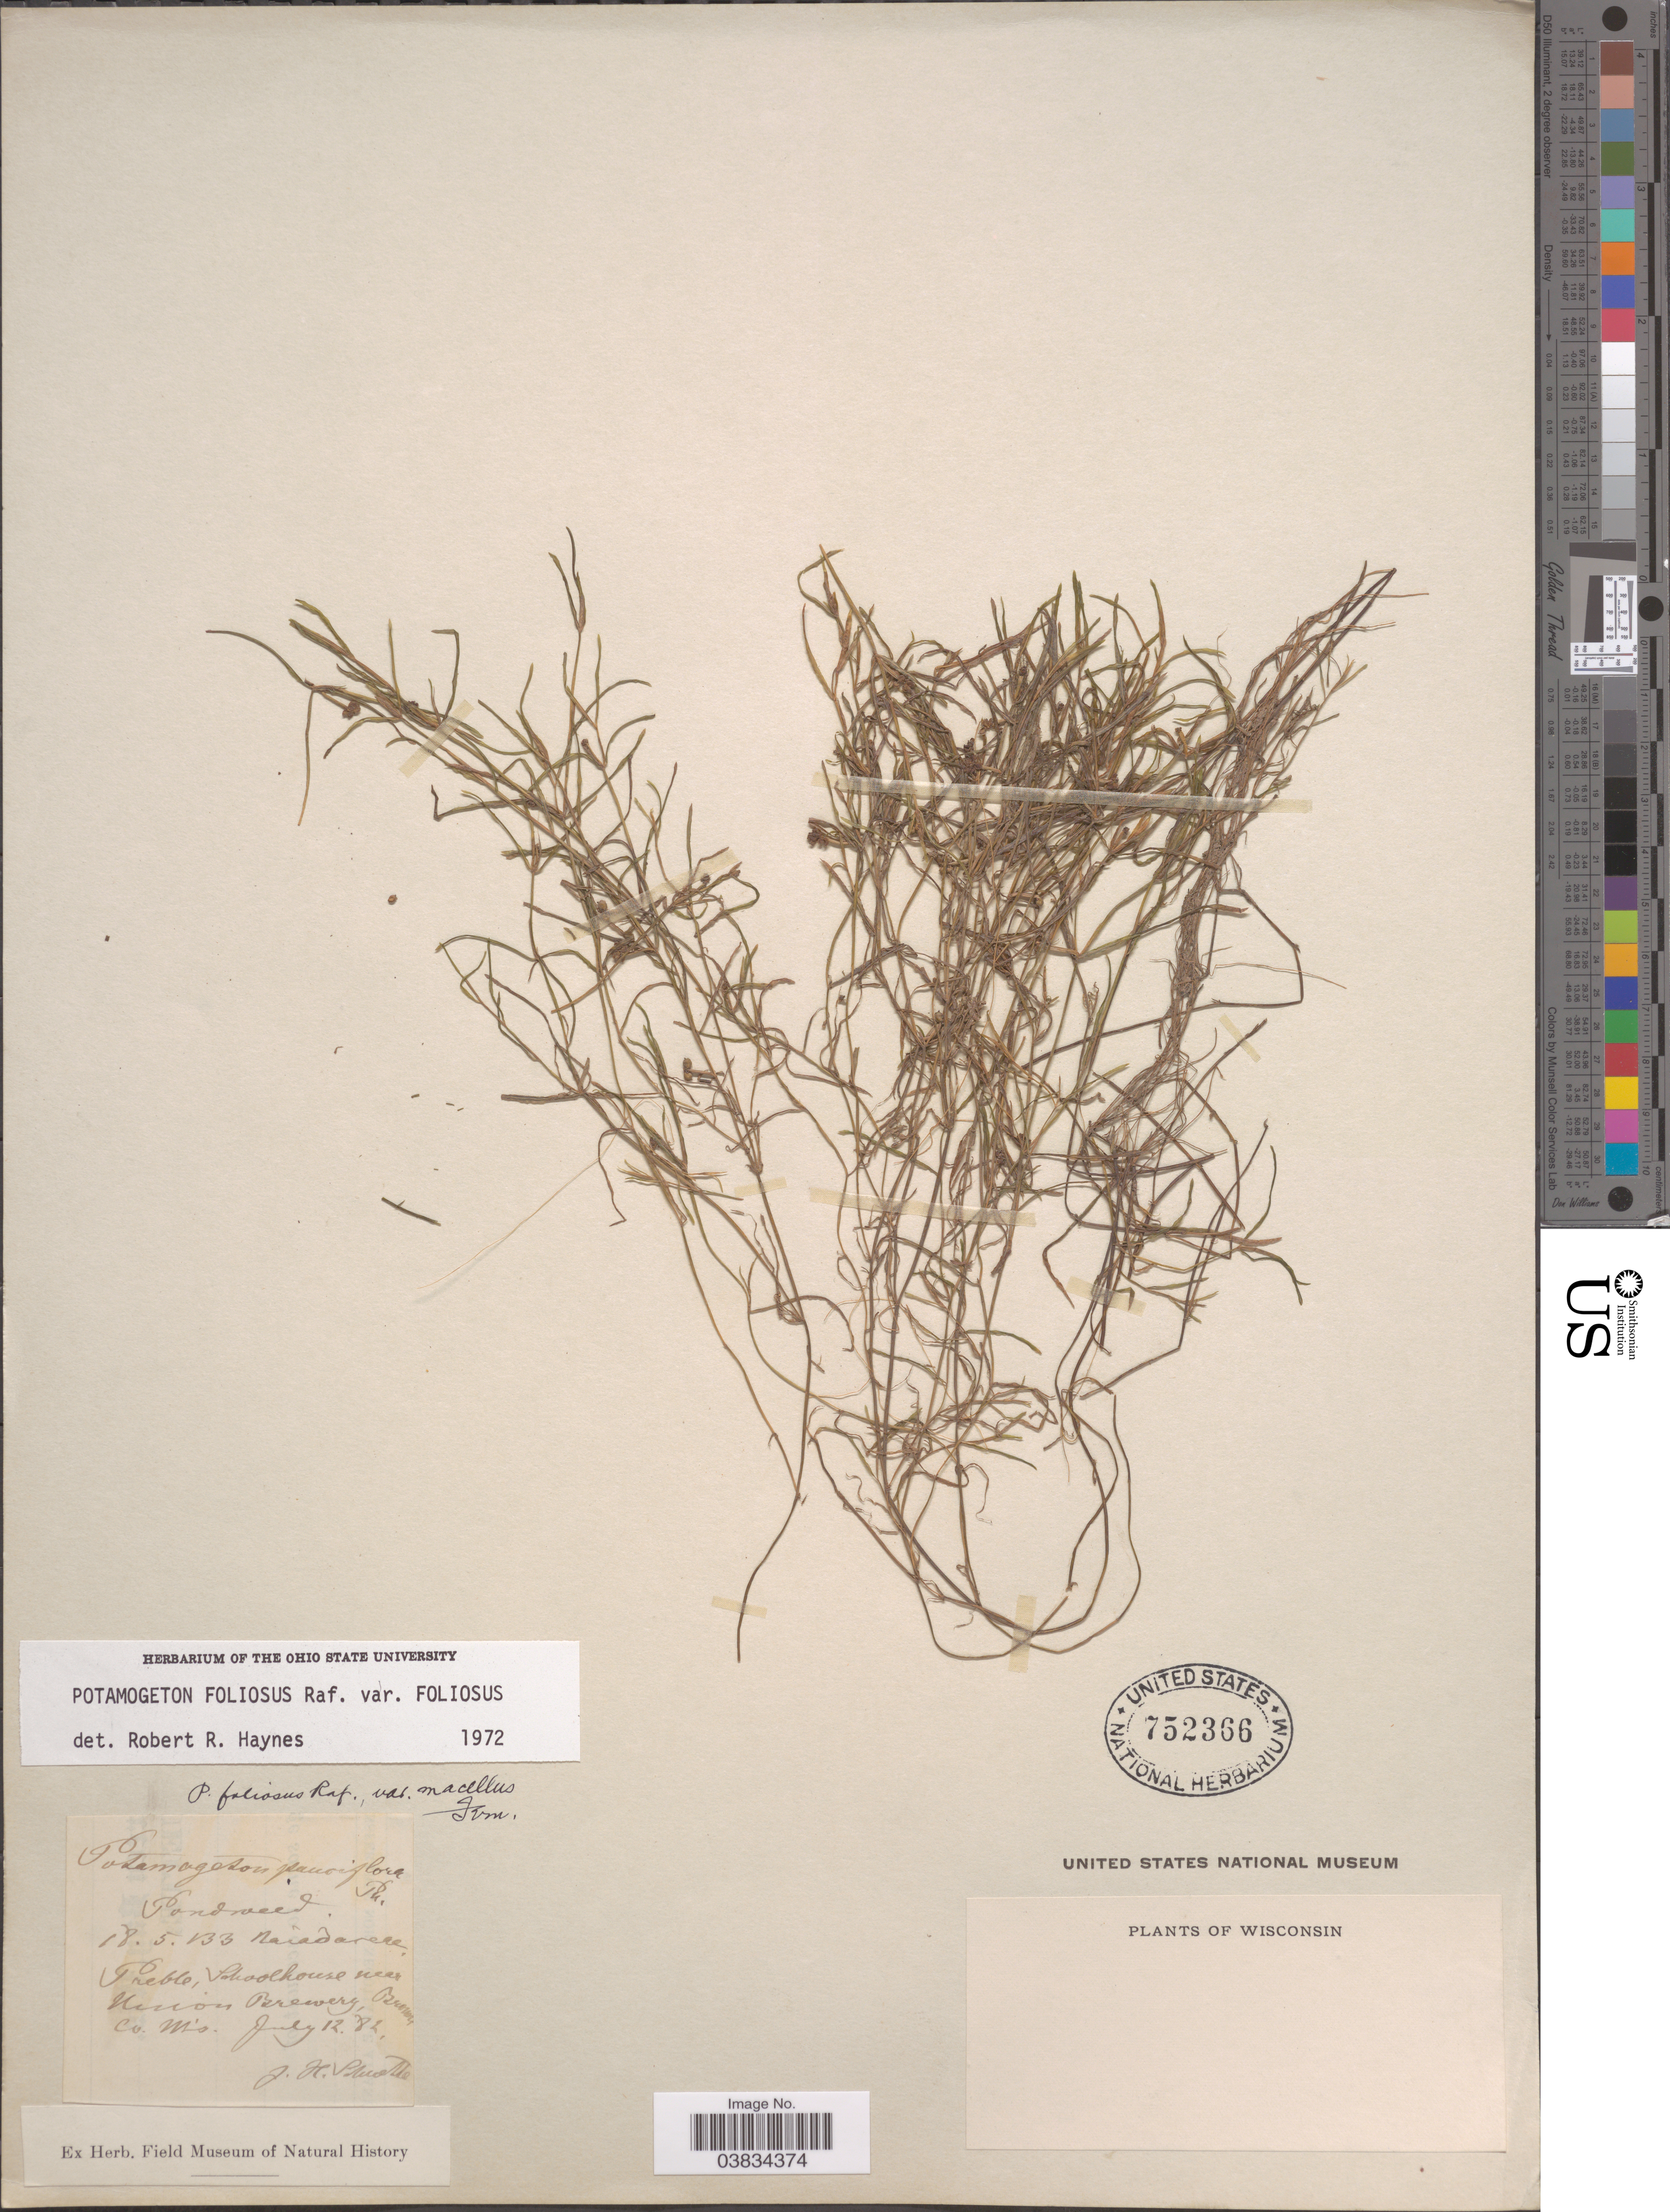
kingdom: Plantae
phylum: Tracheophyta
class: Liliopsida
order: Alismatales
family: Potamogetonaceae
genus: Potamogeton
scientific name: Potamogeton foliosus var. foliosus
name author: Raf.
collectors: J. Vincette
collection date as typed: Transcribed d/m/y: 12/7/82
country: United States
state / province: Wisconsin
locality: Preble, Schoolhouse near Union Brewery Brown Co.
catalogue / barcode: US 752366